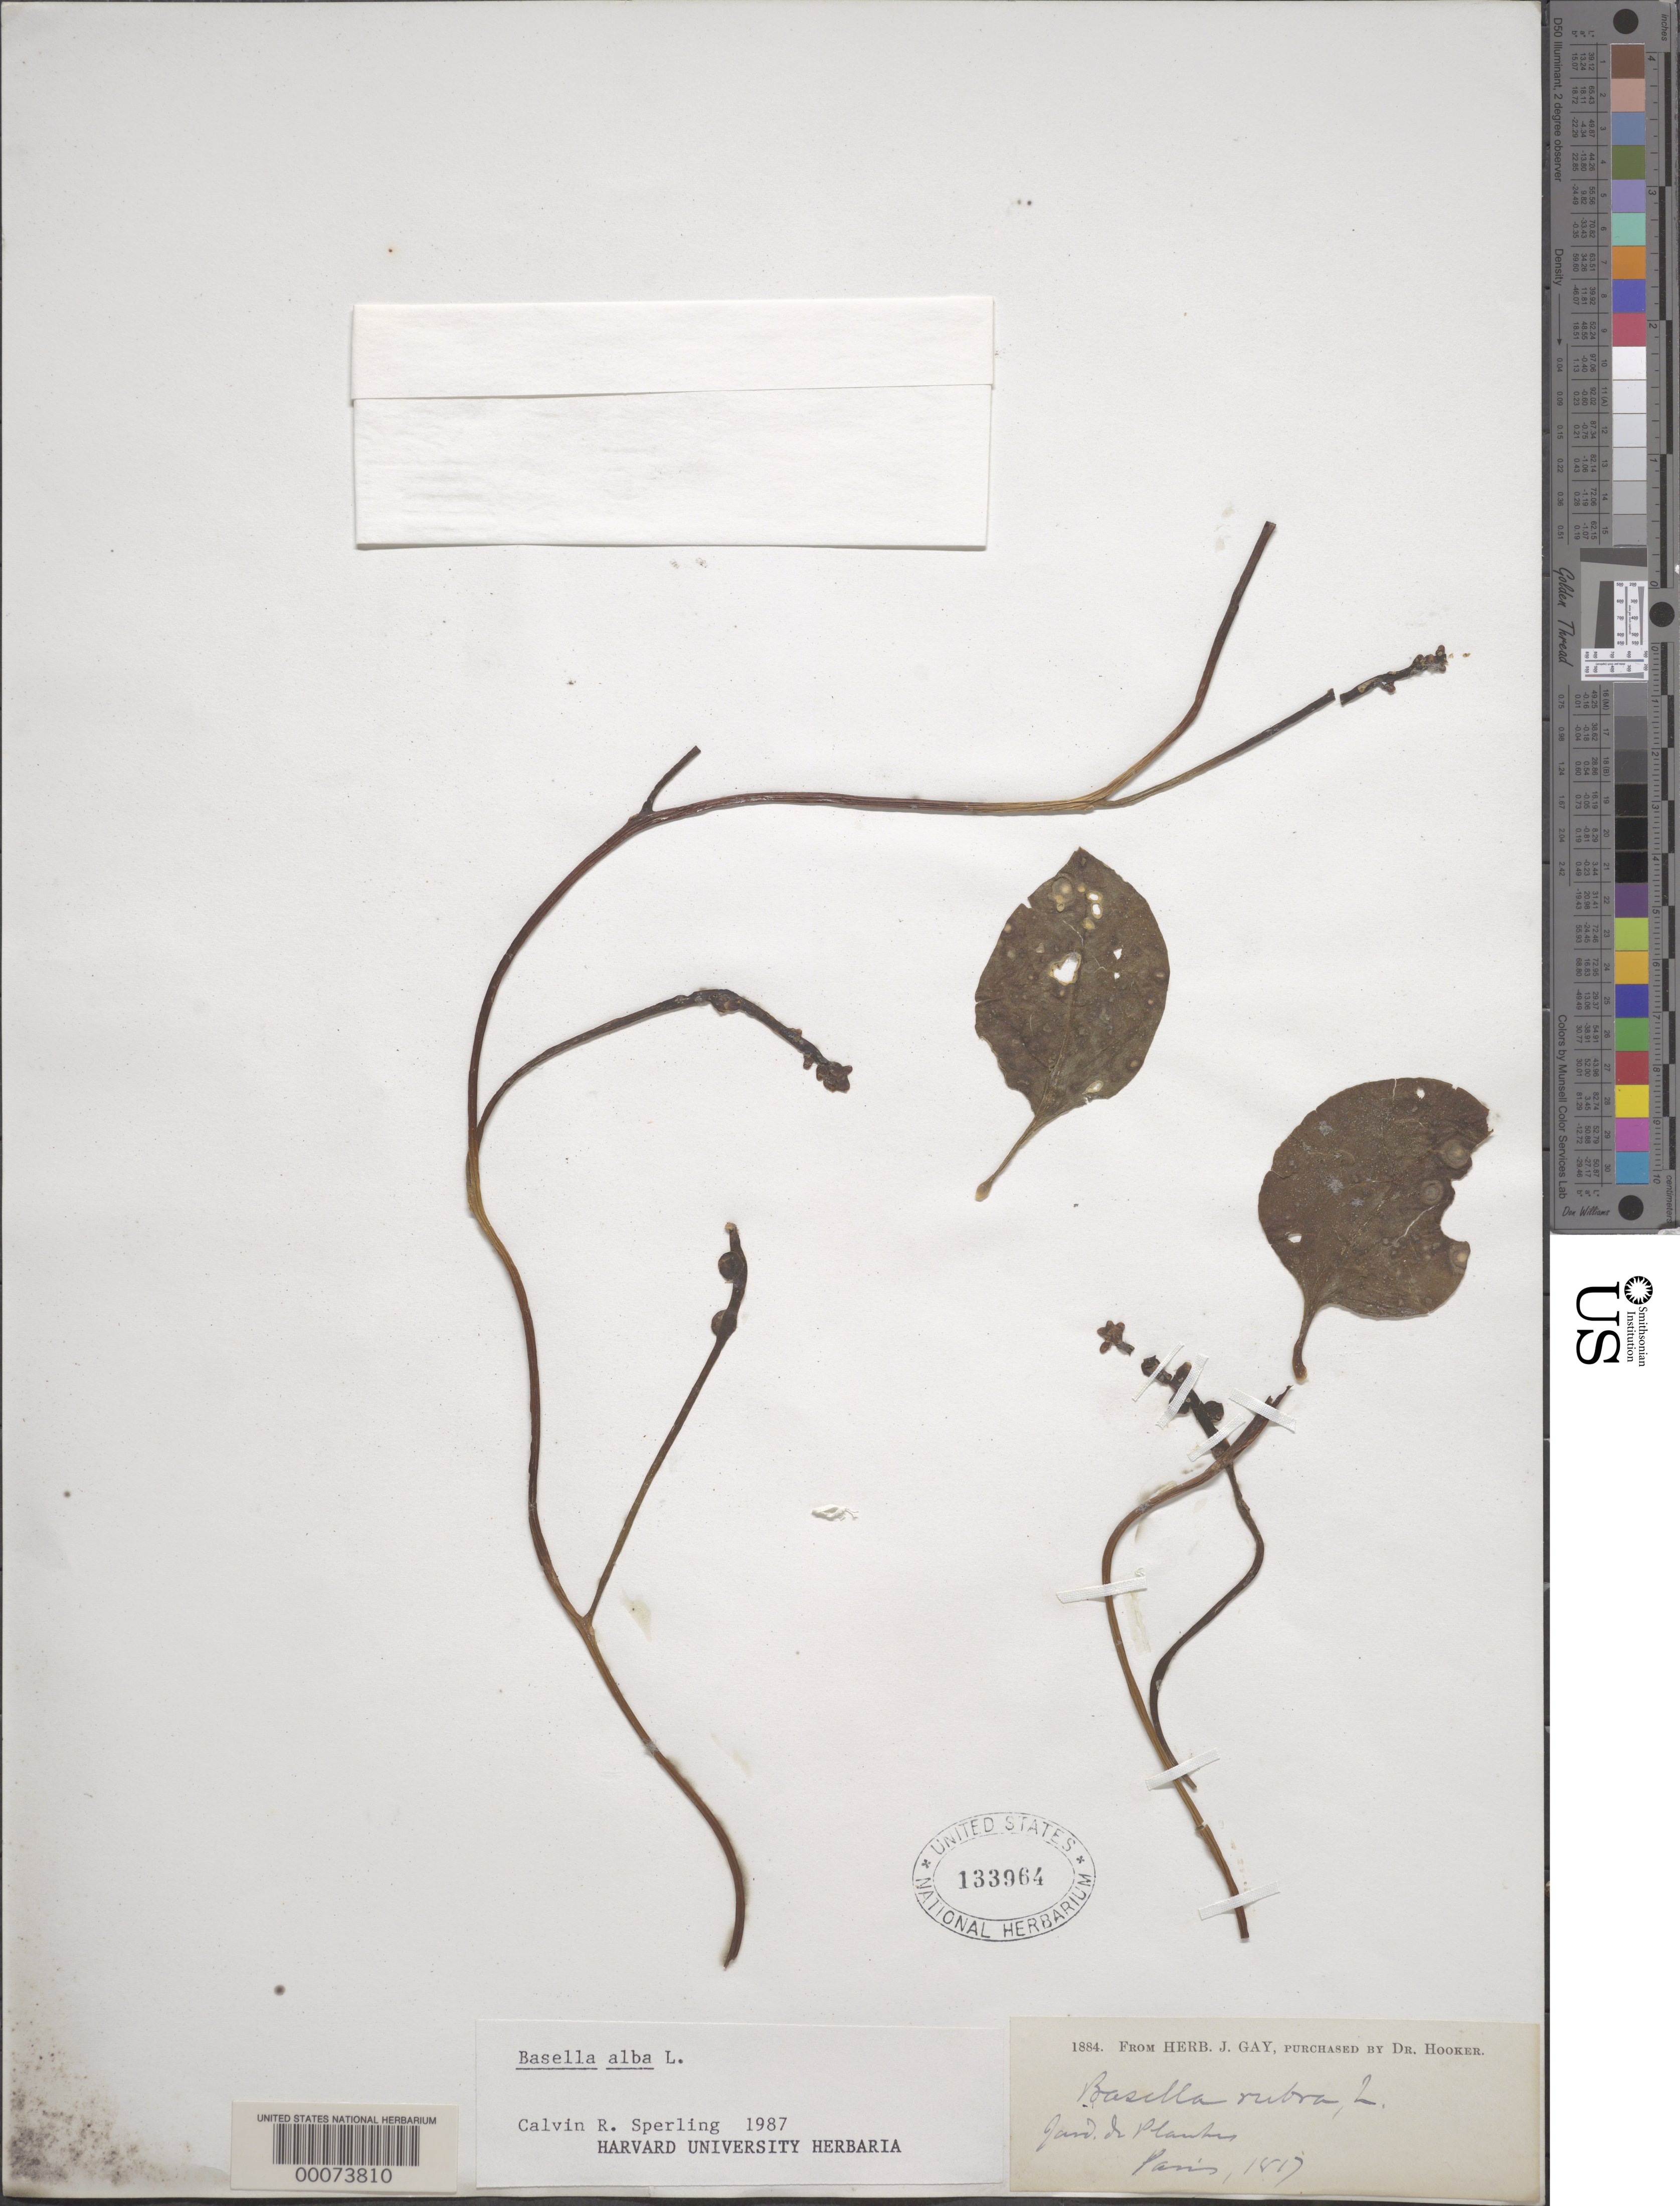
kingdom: Plantae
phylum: Tracheophyta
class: Magnoliopsida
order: Caryophyllales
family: Basellaceae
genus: Basella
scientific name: Basella alba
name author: L.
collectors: H. Gay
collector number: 1884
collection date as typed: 1817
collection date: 1817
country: France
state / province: Île-de-France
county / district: Paris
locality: Paris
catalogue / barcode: US 133964